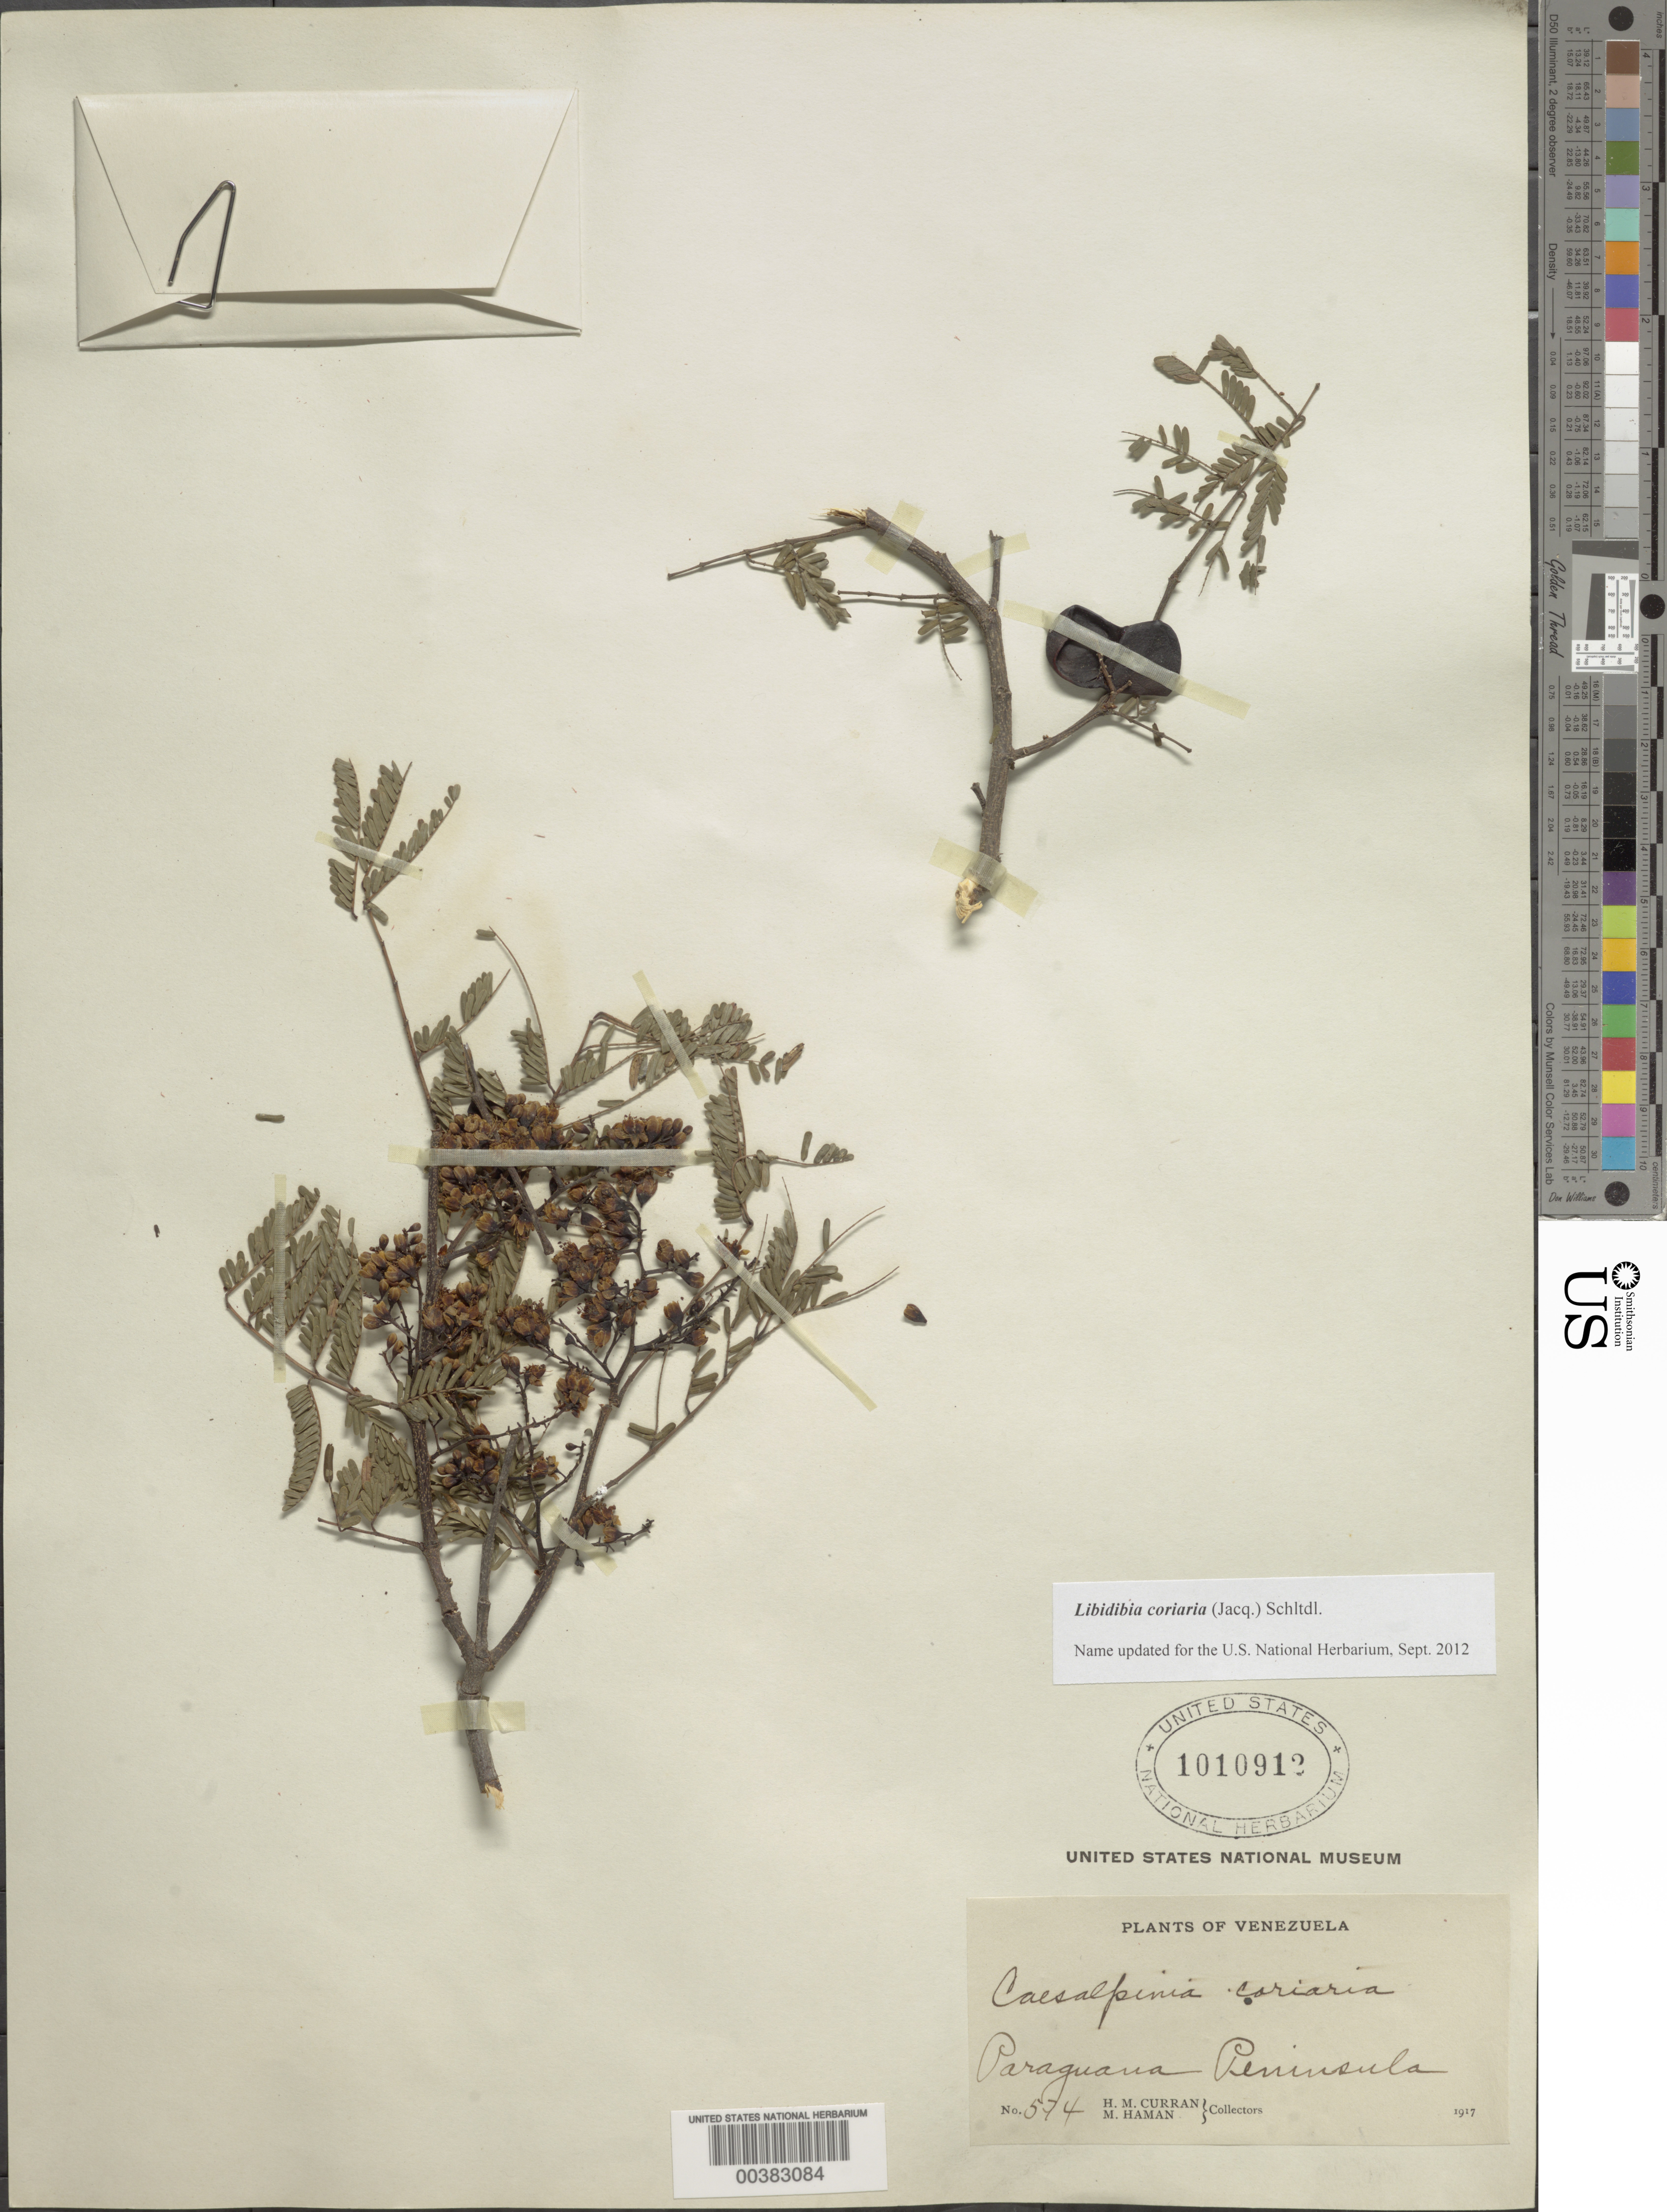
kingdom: Plantae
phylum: Tracheophyta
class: Magnoliopsida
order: Fabales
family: Fabaceae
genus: Libidibia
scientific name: Libidibia coriaria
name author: (Jacq.) Schltdl.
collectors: H. M. Curran & M. Haman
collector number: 574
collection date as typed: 1917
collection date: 1917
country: Venezuela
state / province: Zulia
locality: Paraguana peninusula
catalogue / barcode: US 1010912